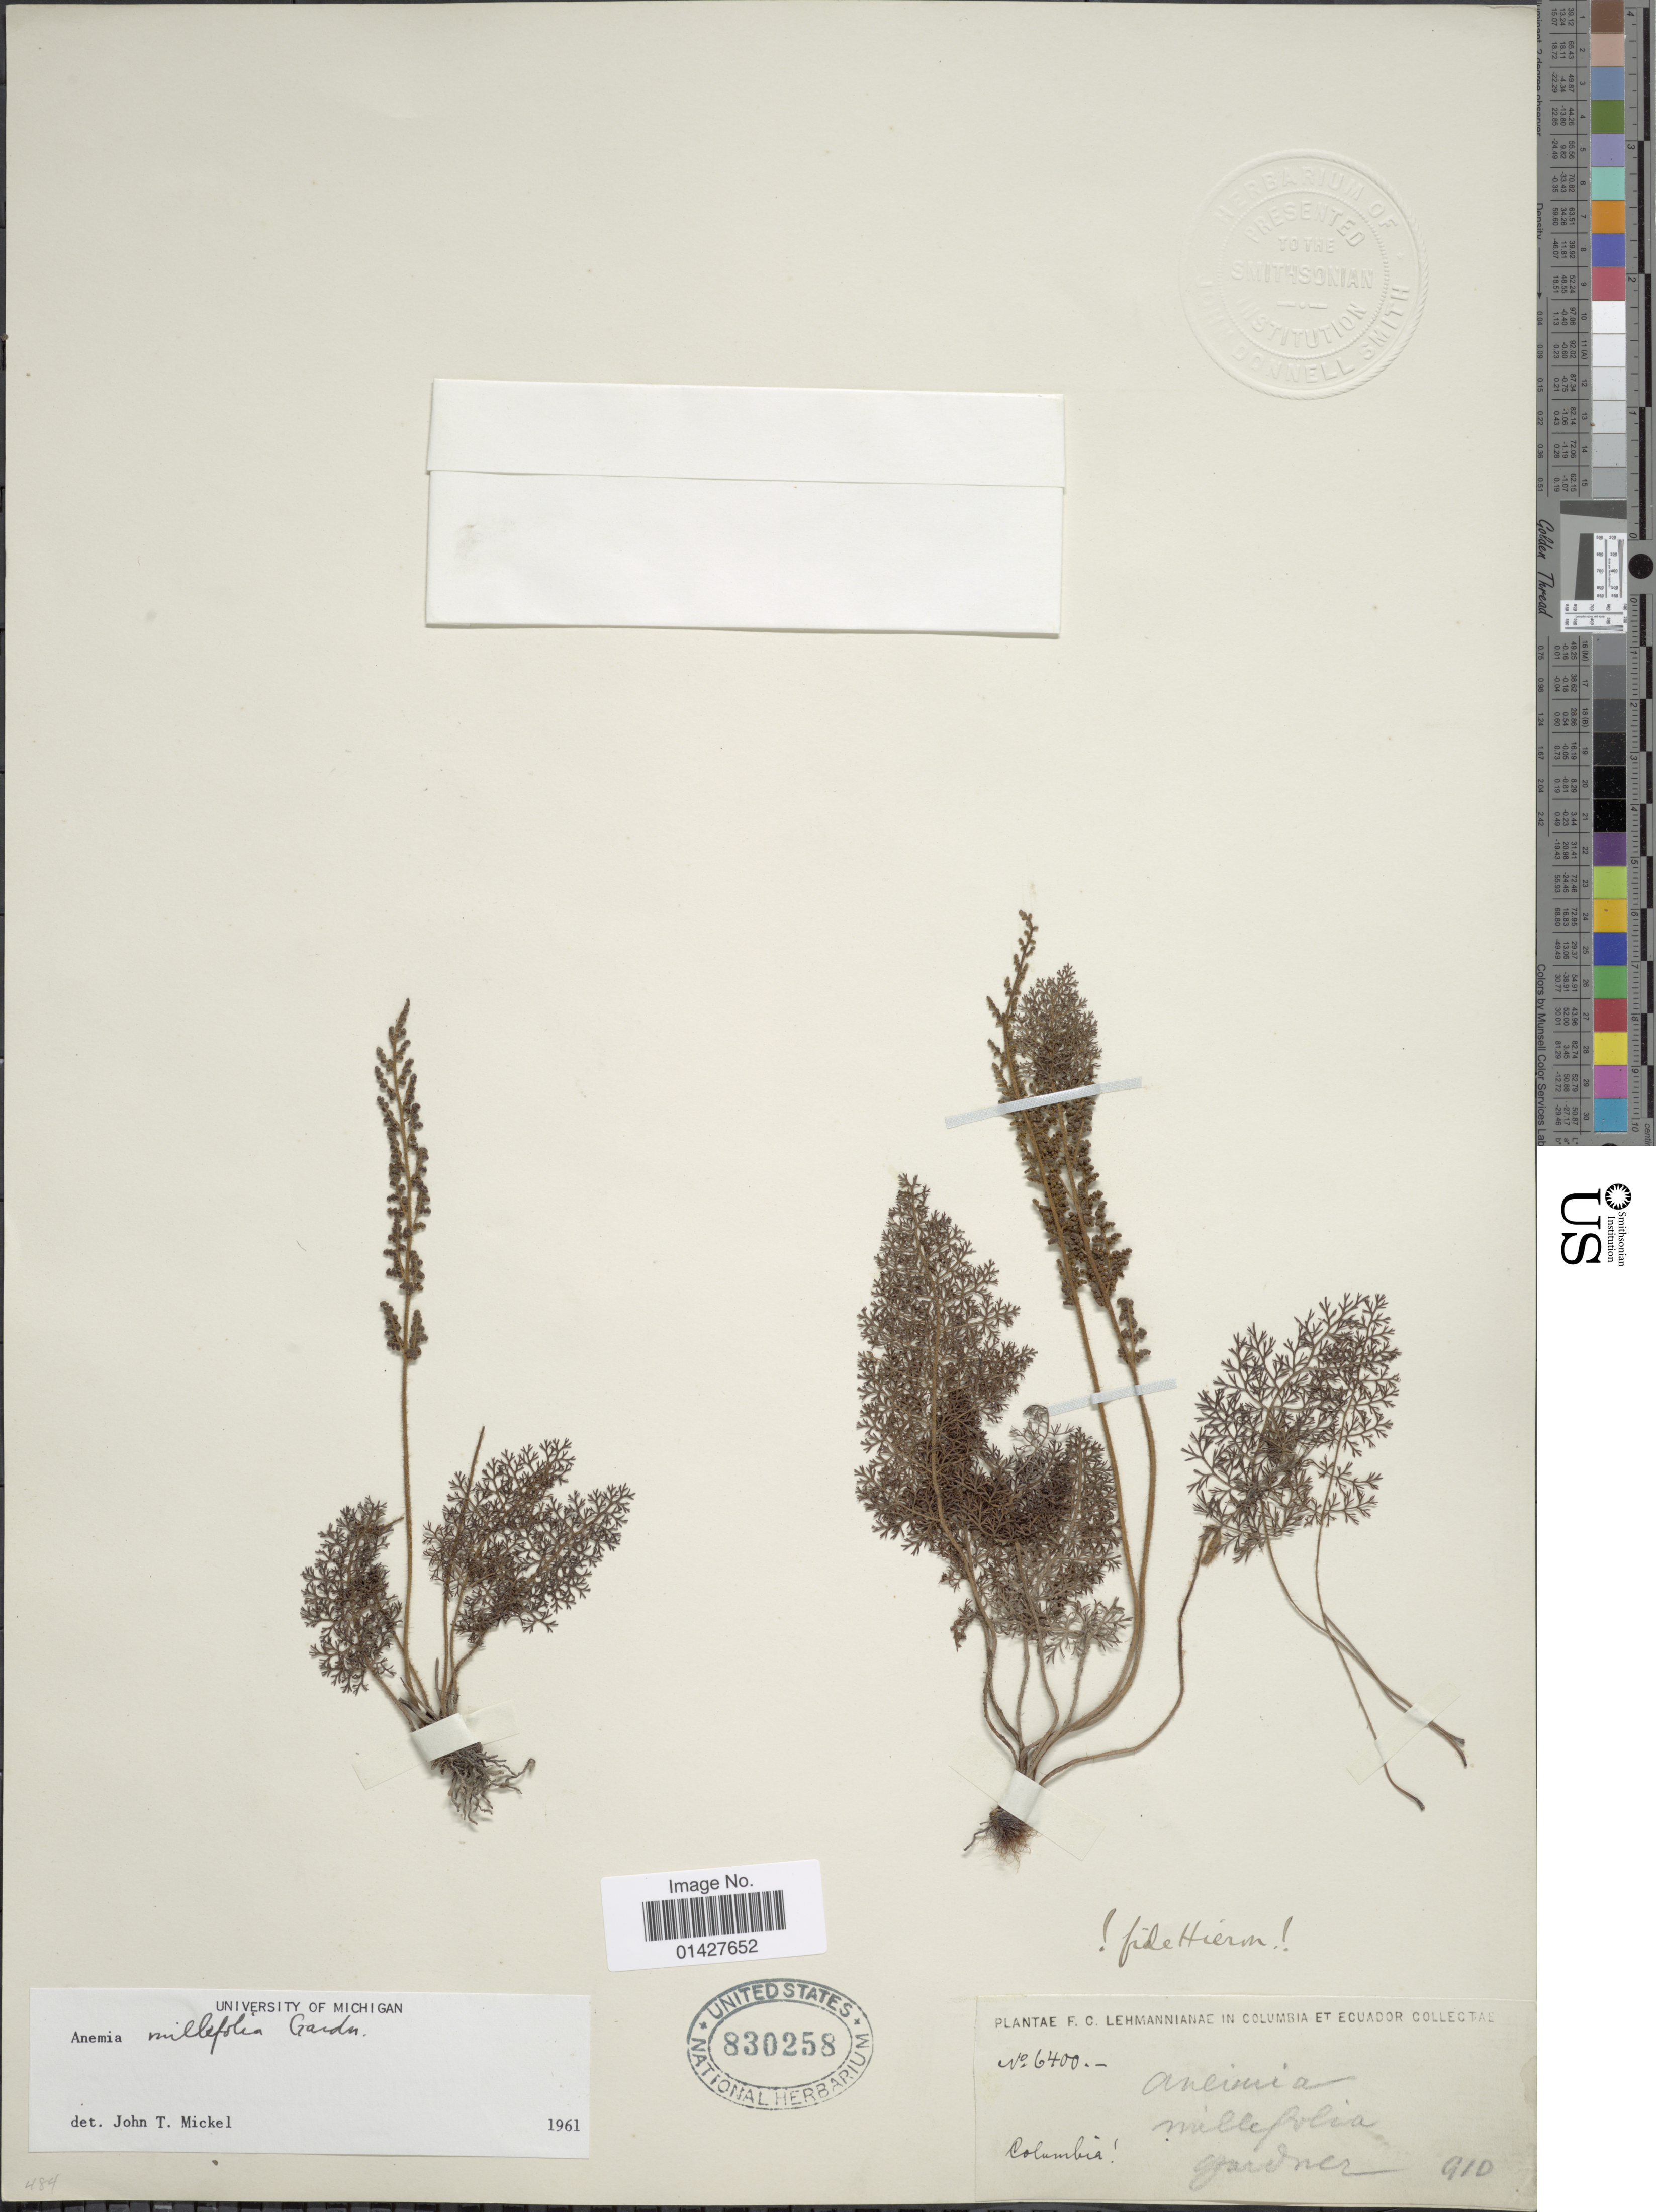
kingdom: Plantae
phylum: Tracheophyta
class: Polypodiopsida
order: Schizaeales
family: Anemiaceae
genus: Anemia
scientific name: Anemia millefolia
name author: (Gardner) C. Presl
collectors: -- Gardner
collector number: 6400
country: Colombia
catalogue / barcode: US 830258